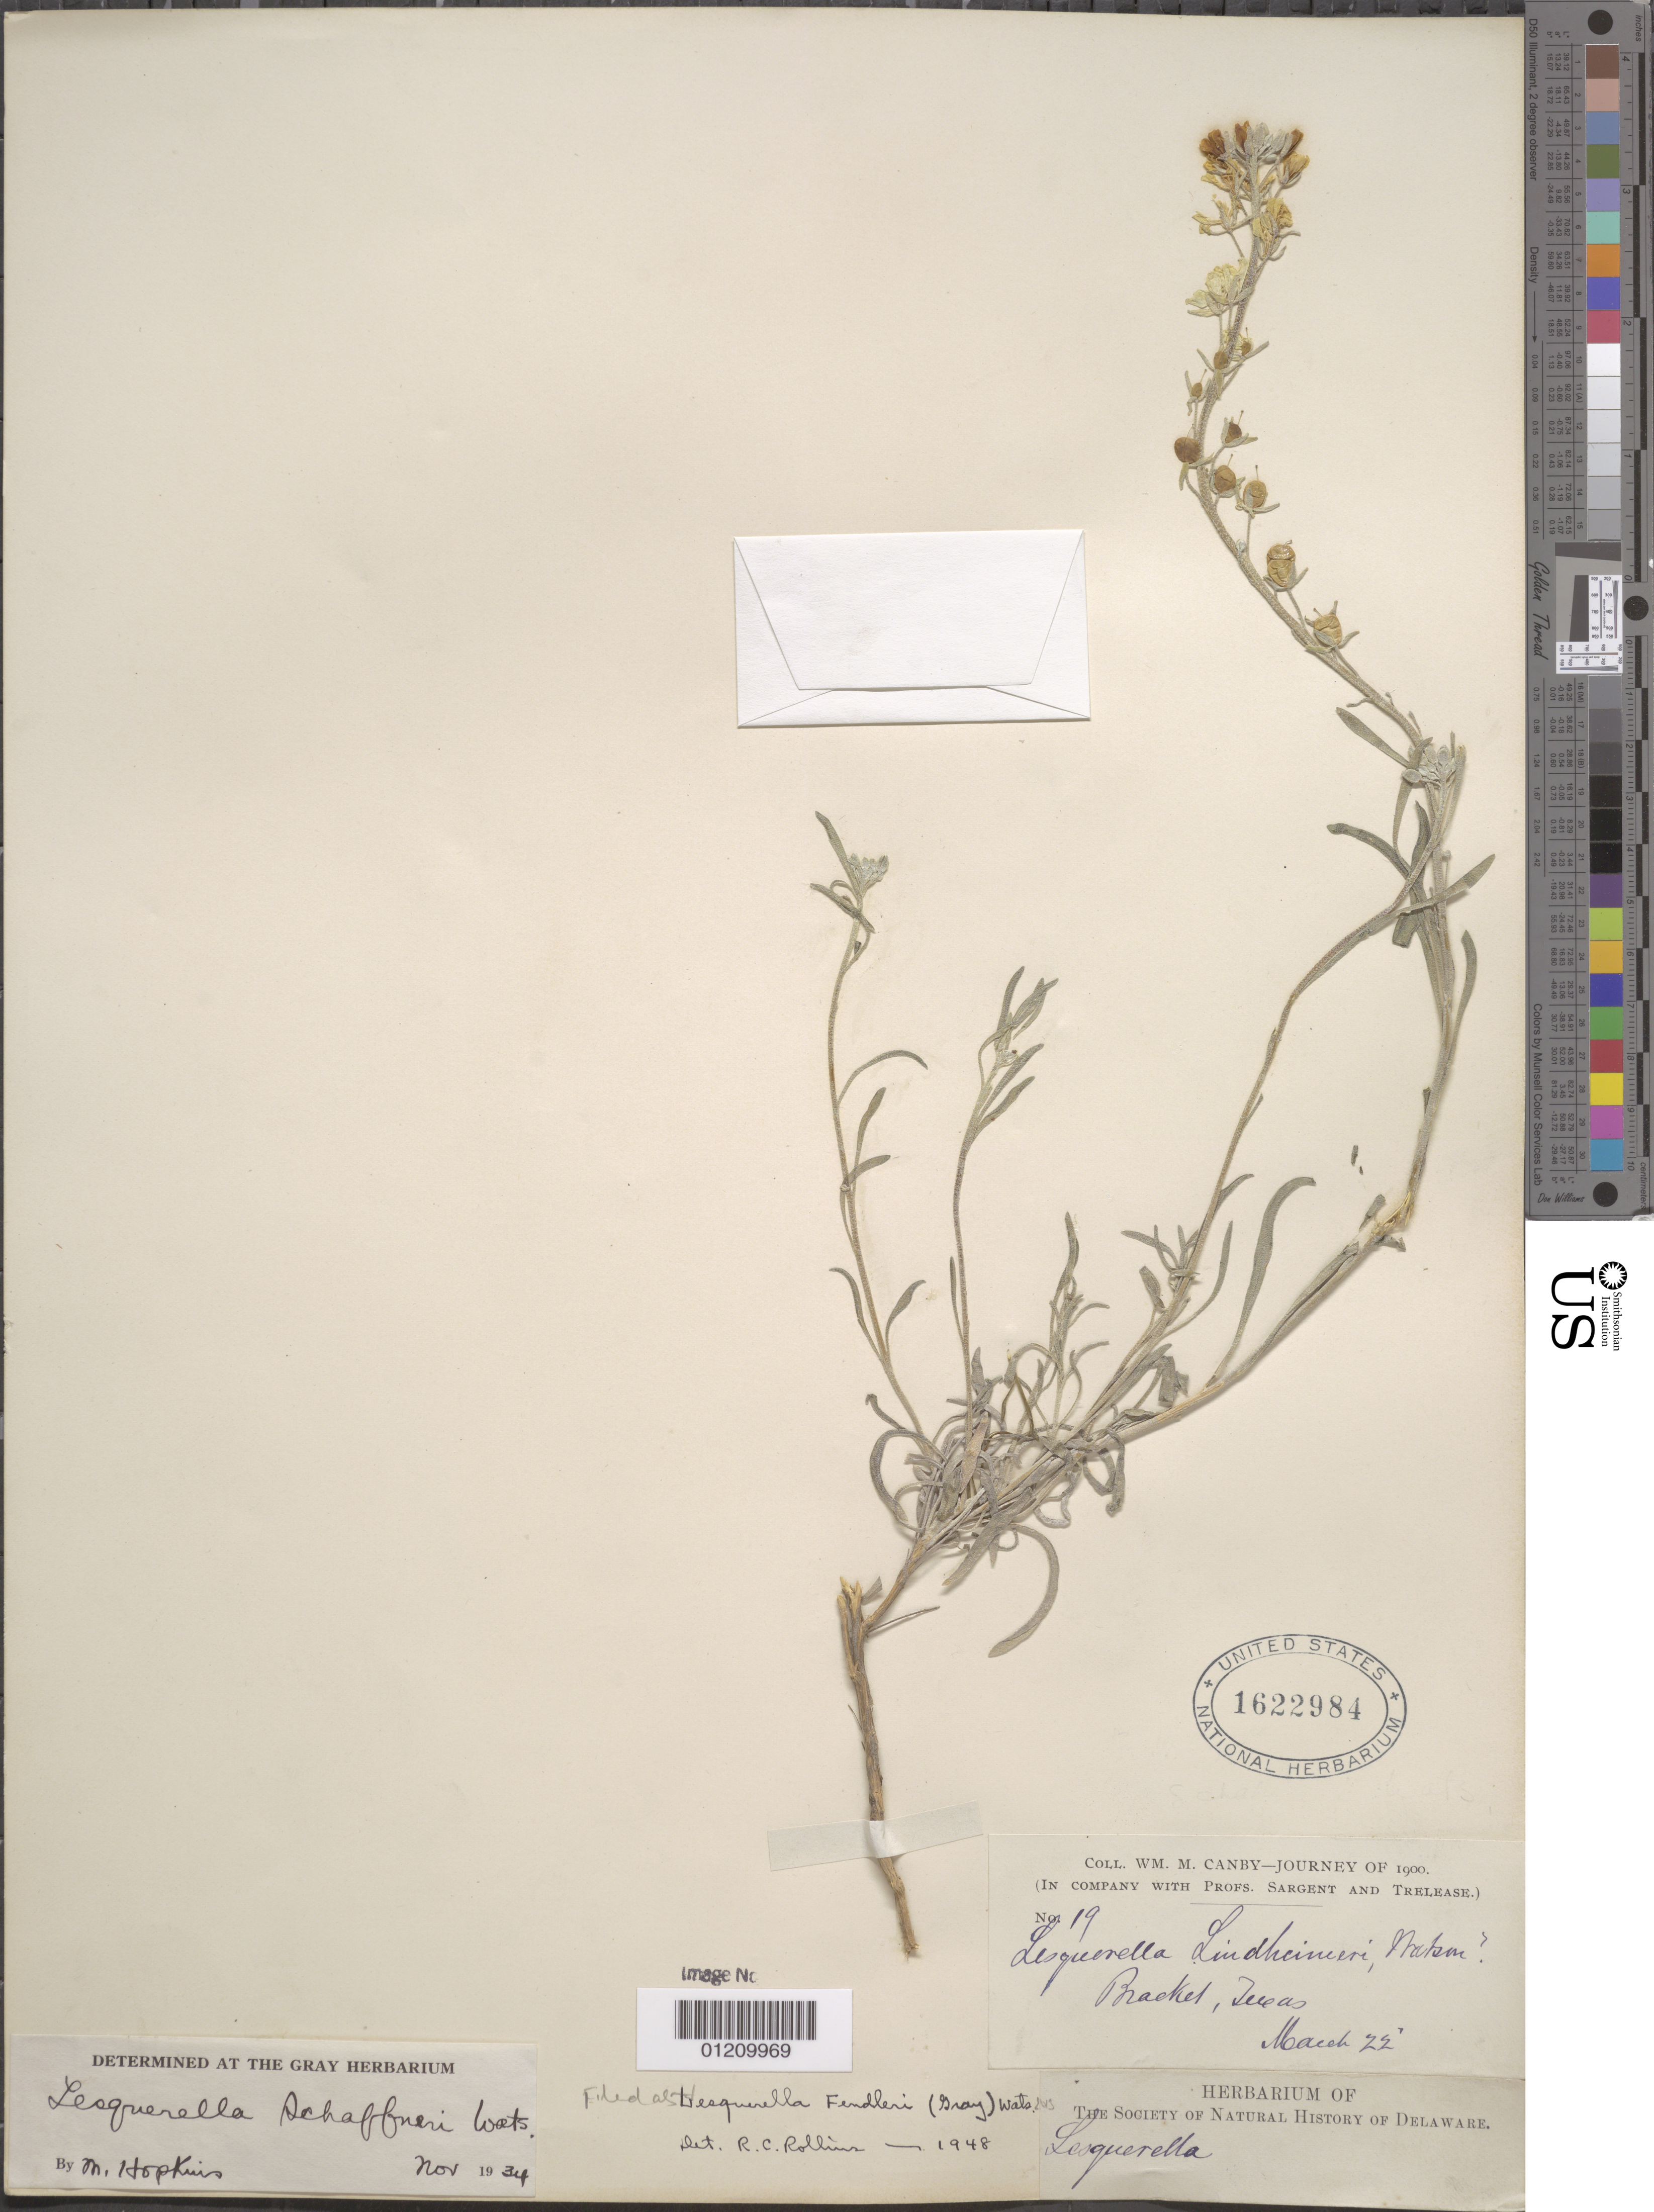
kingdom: Plantae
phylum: Tracheophyta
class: Magnoliopsida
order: Brassicales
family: Brassicaceae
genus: Lesquerella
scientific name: Lesquerella fendleri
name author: (A. Gray) S. Watson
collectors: W. M. Canby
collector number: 19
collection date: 1900-03-22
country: United States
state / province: Texas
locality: Bracket.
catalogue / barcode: US 1622984